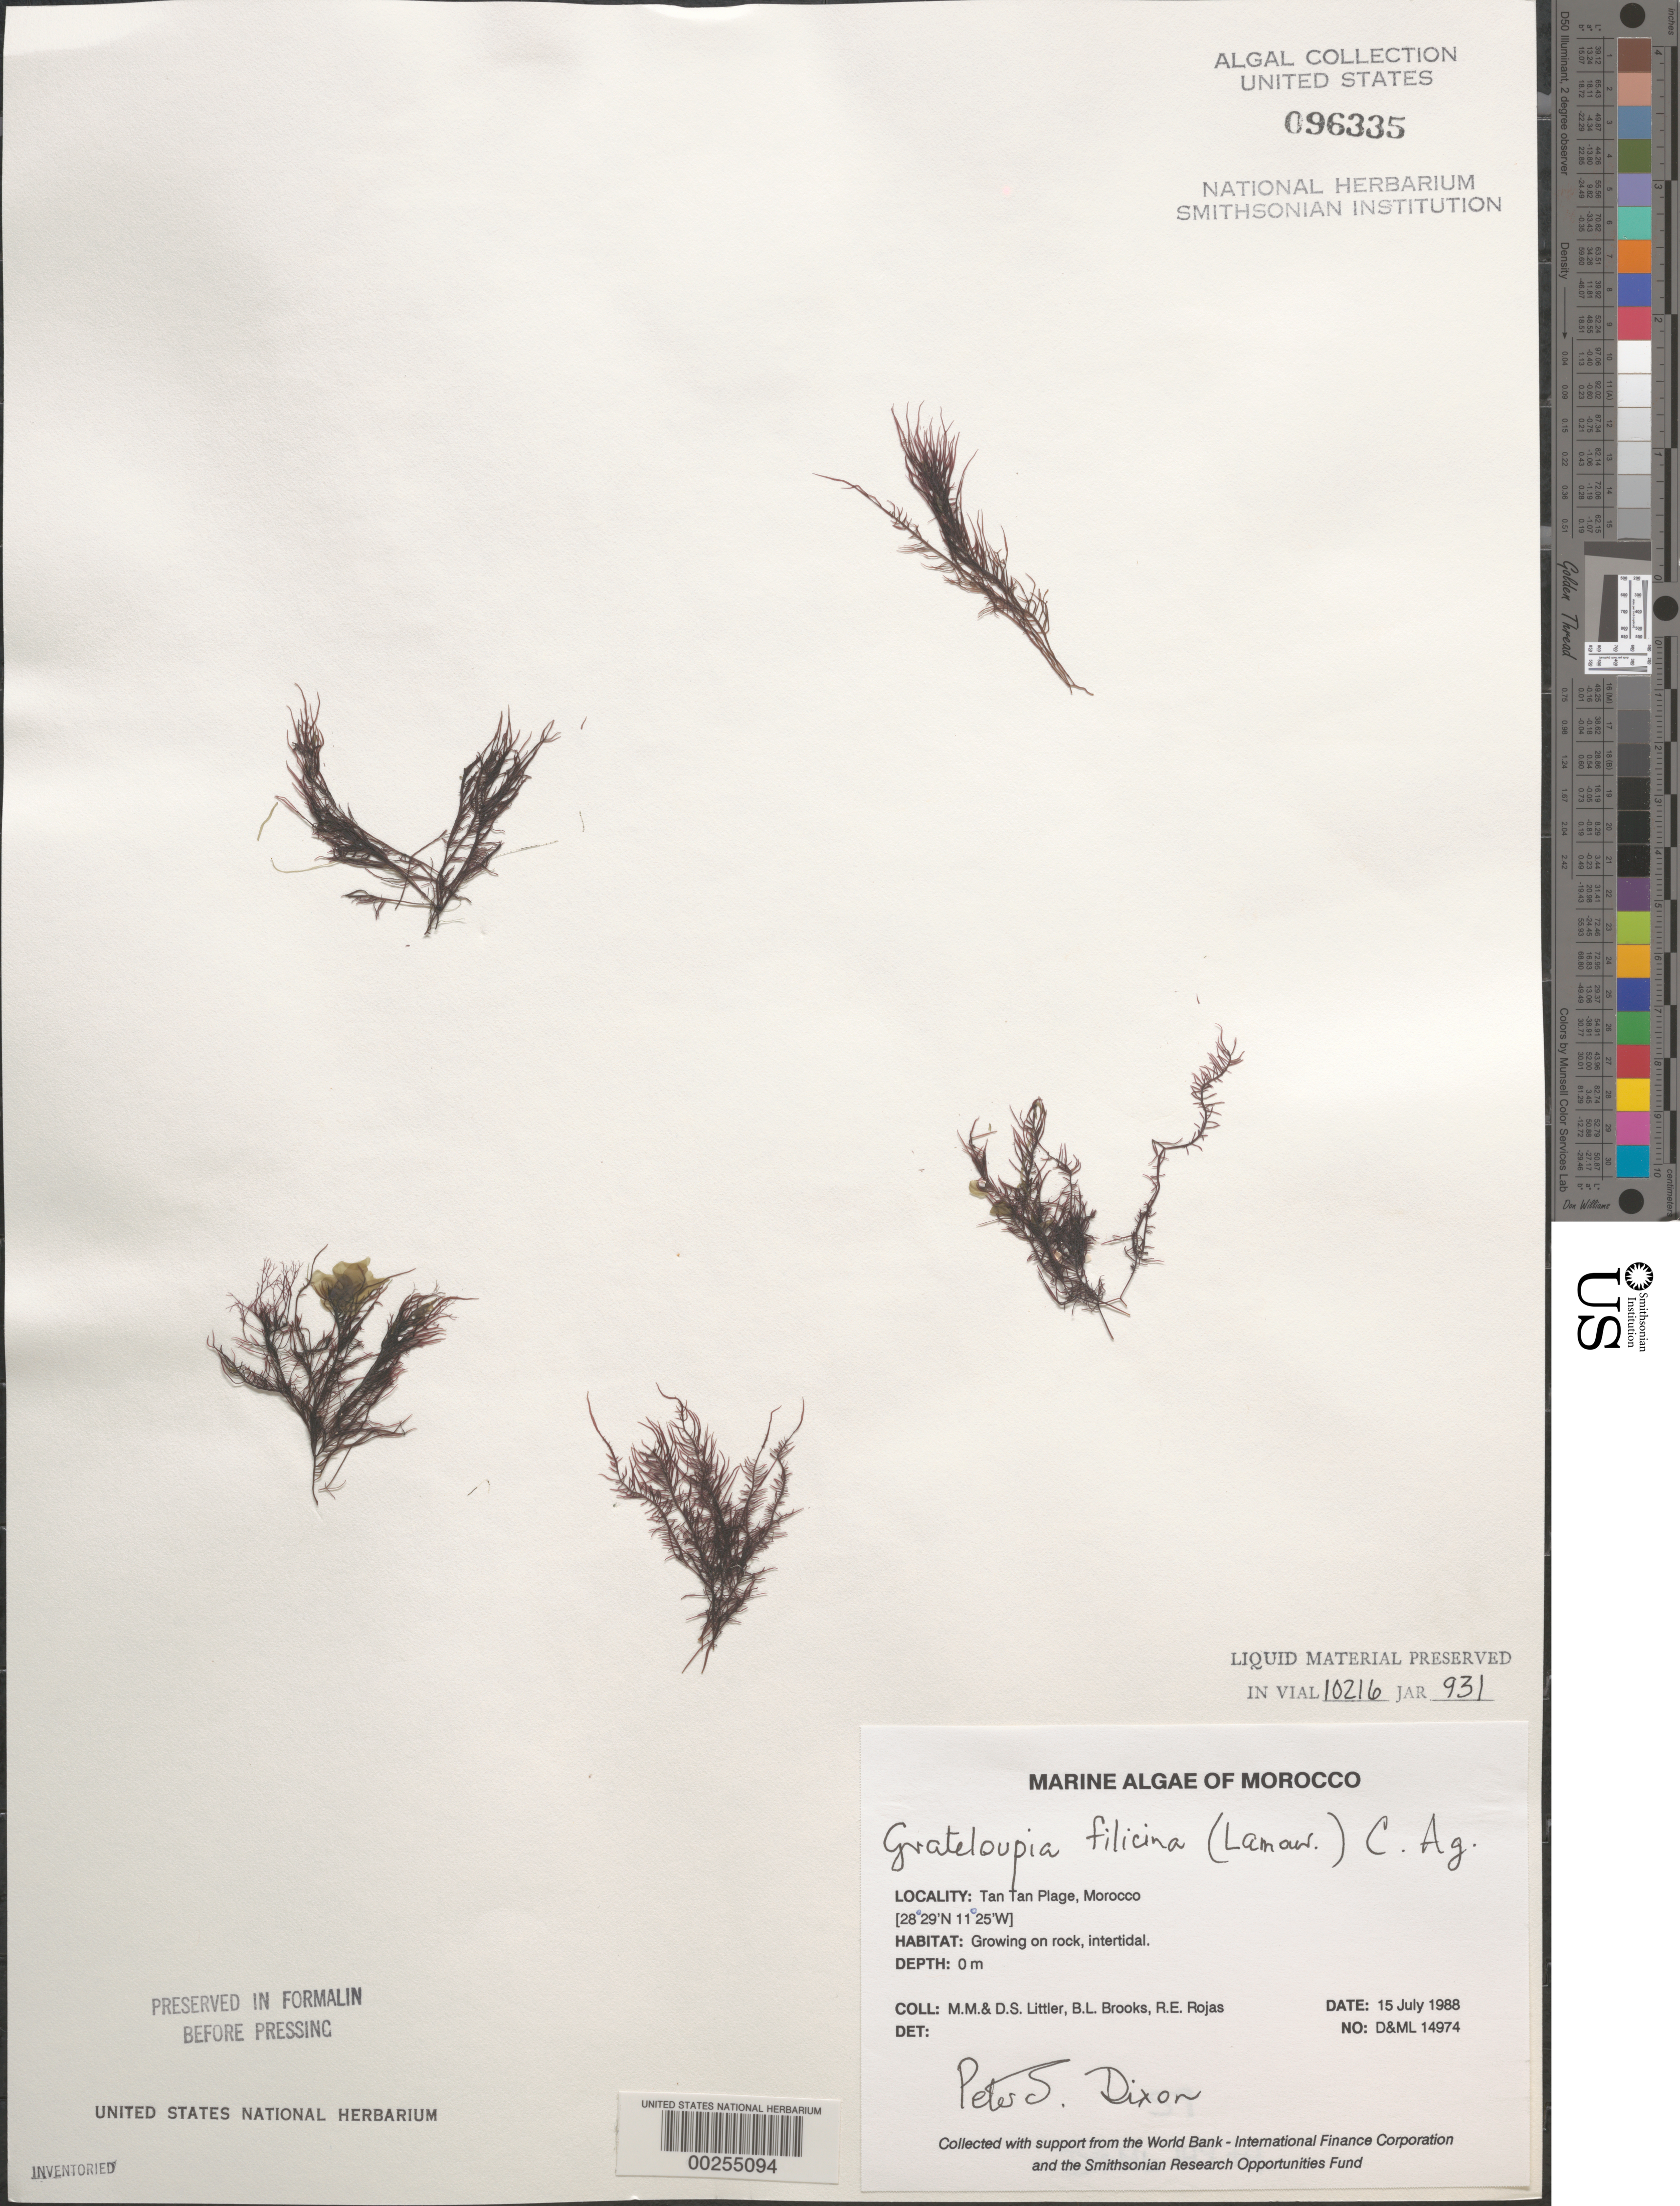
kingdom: Plantae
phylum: Rhodophyta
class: Florideophyceae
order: Halymeniales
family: Halymeniaceae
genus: Grateloupia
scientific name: Grateloupia filicina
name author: (J.V.Lamouroux) C. Agardh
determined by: Dixon, P. S.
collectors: M. M. Littler, D. S. Littler, B. Brooks & R. Rojas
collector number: D&ML 14974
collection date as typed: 15 Jul 1988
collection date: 1988-07-15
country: Morocco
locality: Tan Tan Plage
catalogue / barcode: US 96335